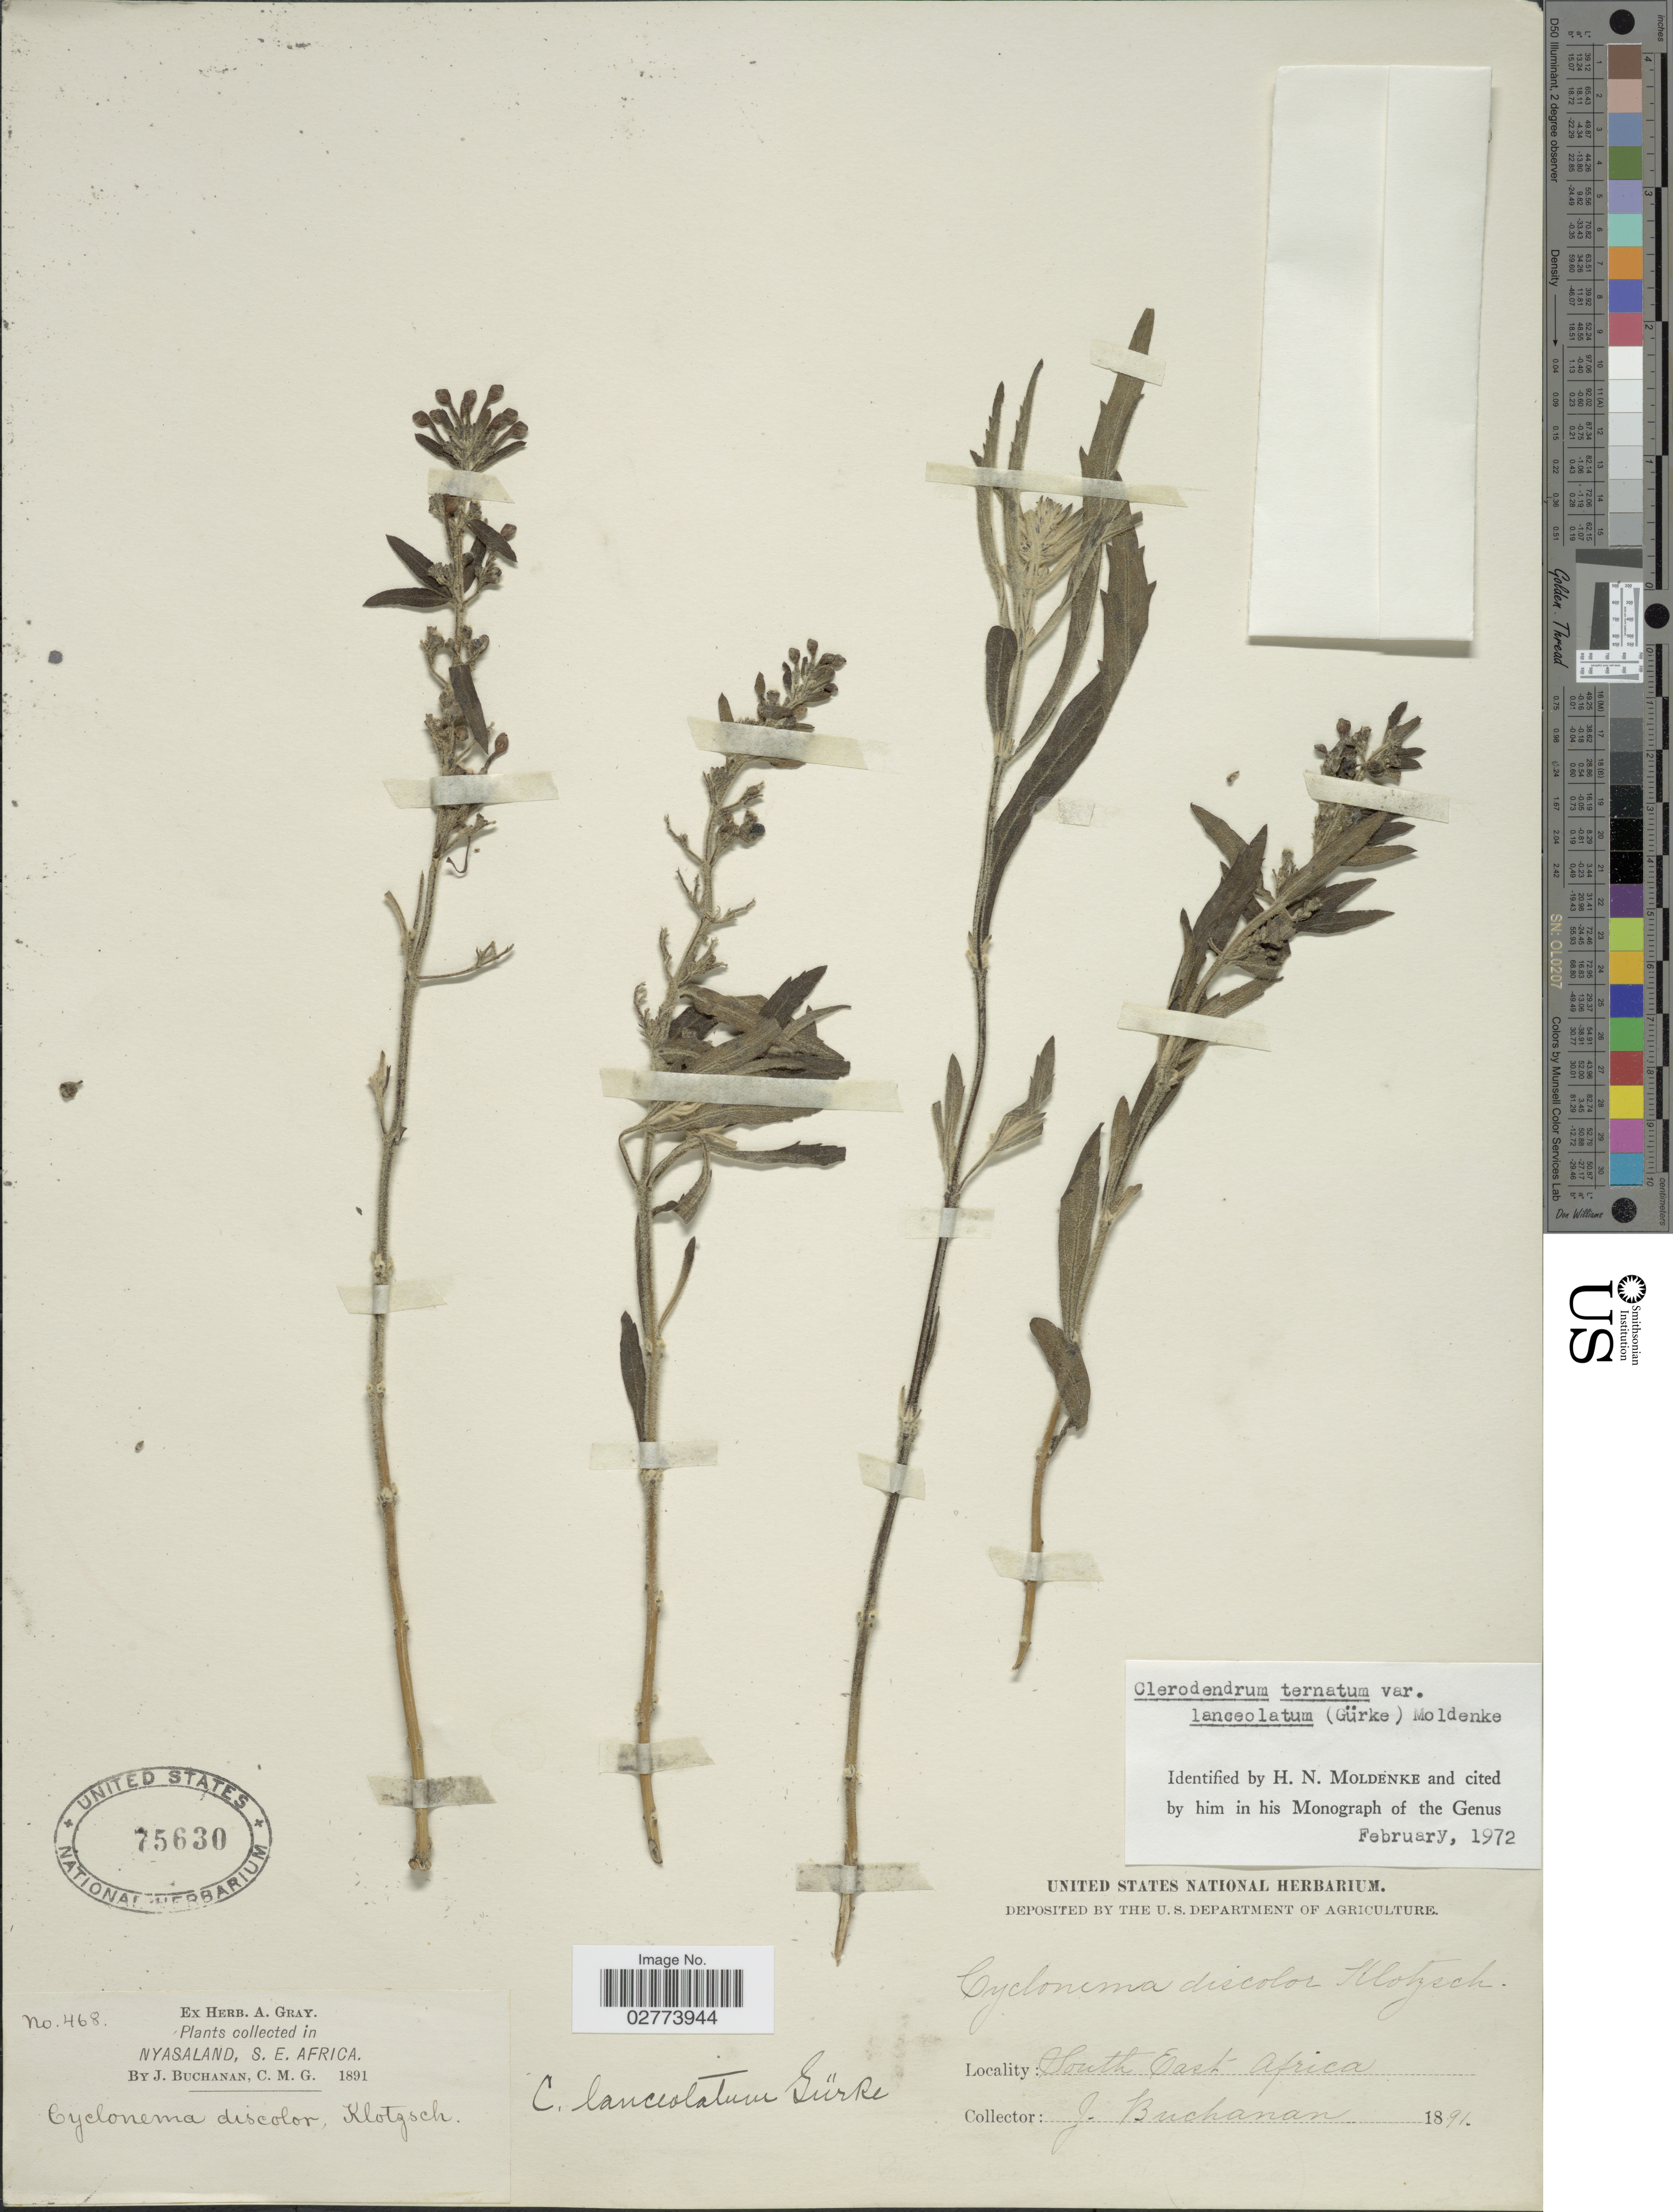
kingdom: Plantae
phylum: Tracheophyta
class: Magnoliopsida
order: Lamiales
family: Lamiaceae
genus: Clerodendrum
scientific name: Clerodendrum ternatum var. lanceolatum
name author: Moldenke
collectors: J. Buchanan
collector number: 468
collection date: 1891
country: Malawi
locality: South East Africa. Nyasaland.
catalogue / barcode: US 75630